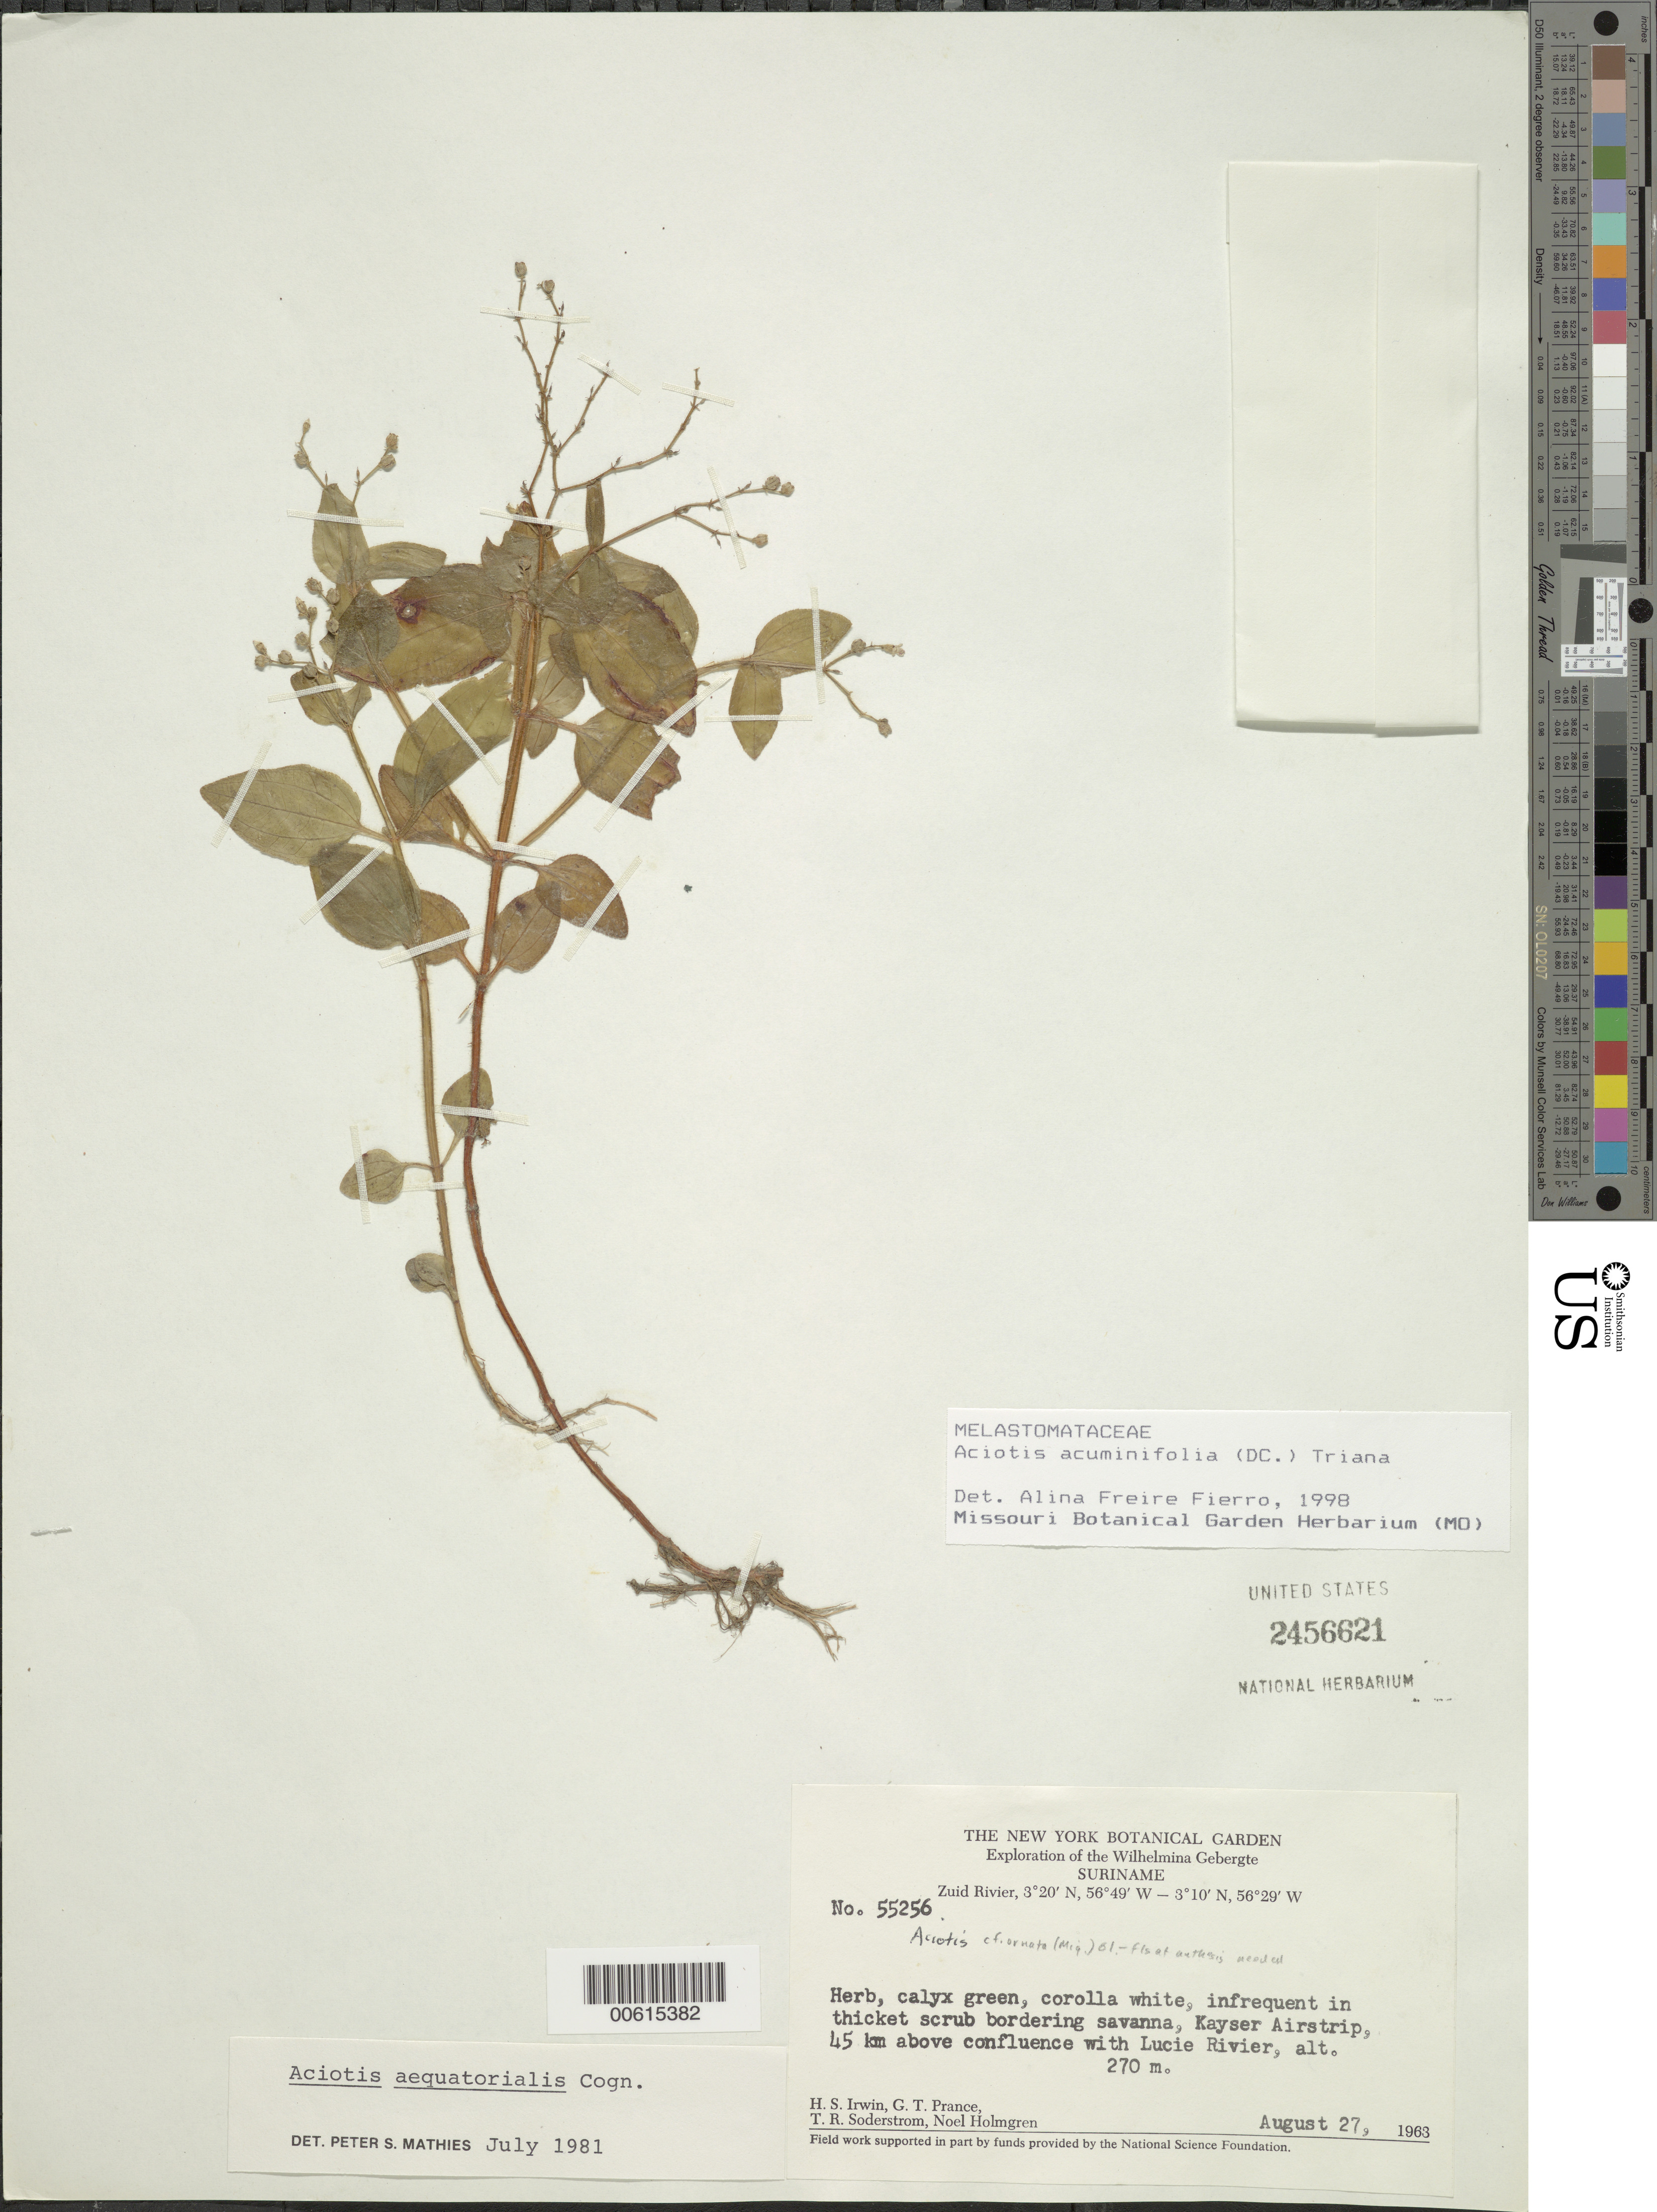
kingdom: Plantae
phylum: Tracheophyta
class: Magnoliopsida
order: Myrtales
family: Melastomataceae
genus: Aciotis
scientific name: Aciotis acuminifolia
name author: (Mart. ex DC.) Triana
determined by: Freire-Fierro, A.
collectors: H. Irwin, G. T. Prance, T. R. Soderstrom & N. H. Holmgren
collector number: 55256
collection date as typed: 27-Aug-63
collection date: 1963-08-27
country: Suriname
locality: Kayser Airstrip, Zuid R., 45 km above confl. with Lucie R., Wilhelmina Gebergte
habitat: Thicket scrub bordering savanna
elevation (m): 270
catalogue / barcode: US 2456621